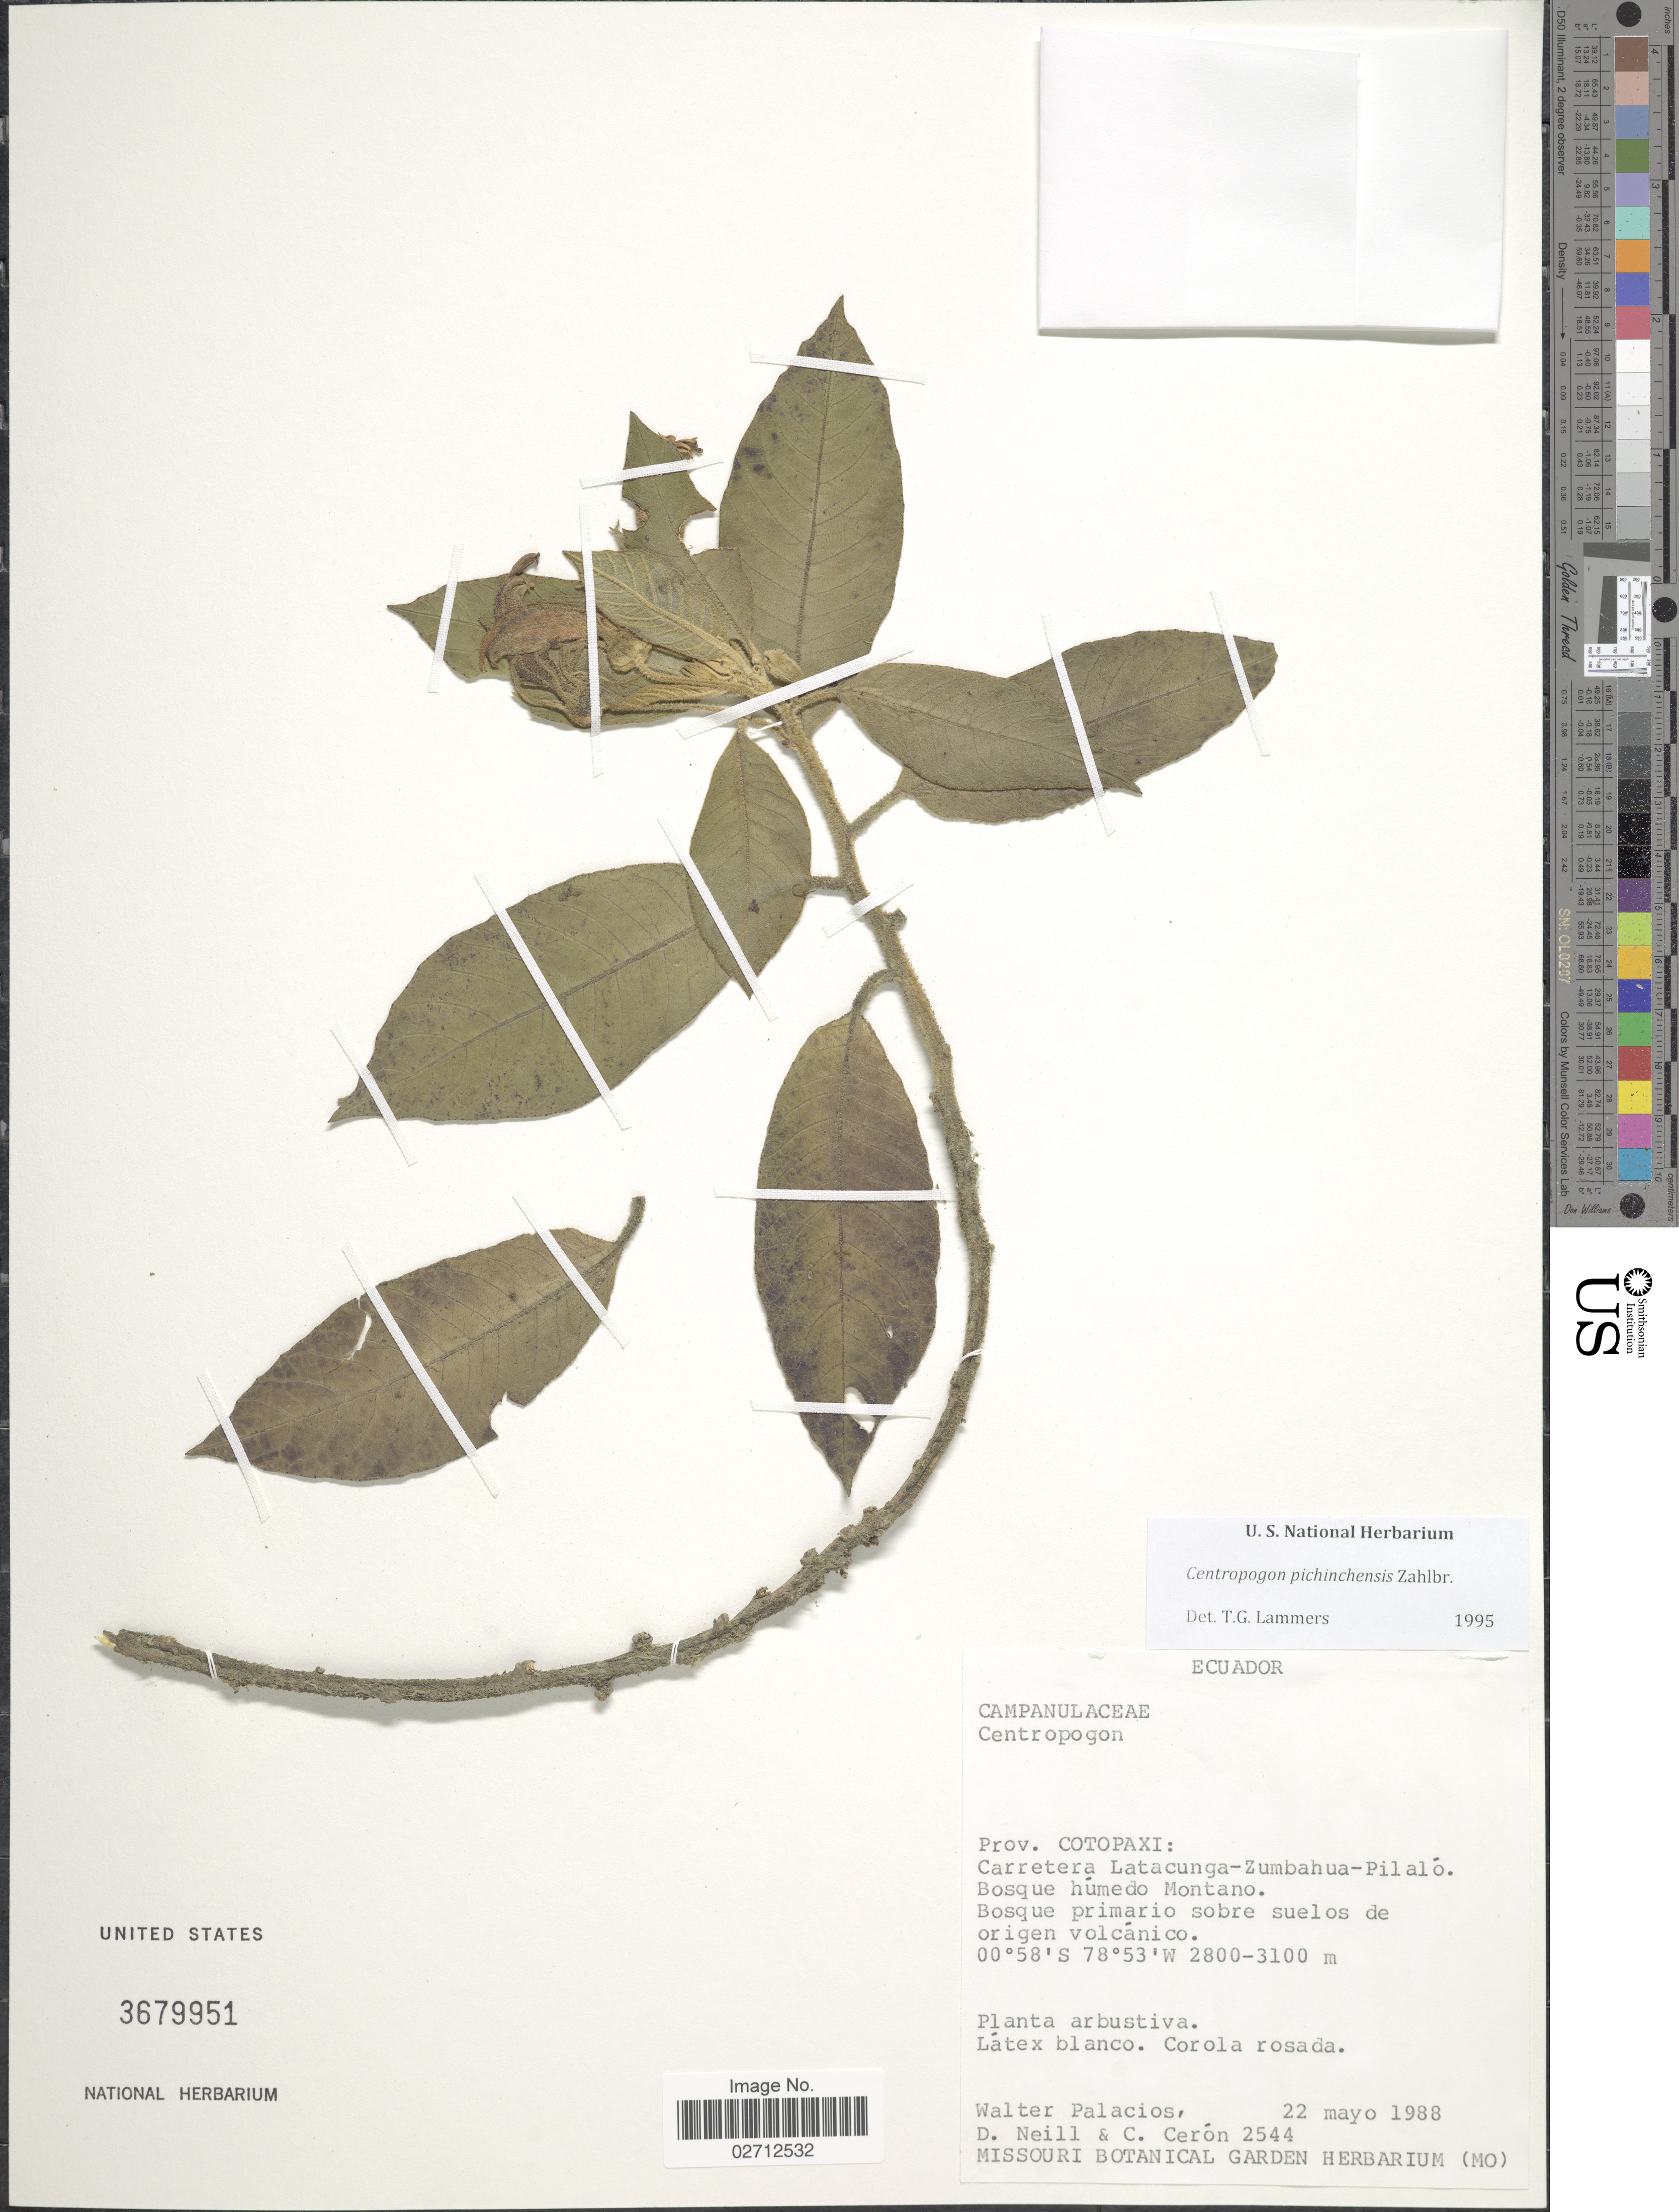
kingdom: Plantae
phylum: Tracheophyta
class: Magnoliopsida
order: Asterales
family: Campanulaceae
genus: Centropogon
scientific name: Centropogon pichinchensis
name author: Zahlbr.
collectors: W. Palacios, D. Neill & C. E. Cerón M.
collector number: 2544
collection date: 1988-05-22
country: Ecuador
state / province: Cotopaxi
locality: Carretera Latacunga-Zumbahua-Pilaló. Bosque húmedo Montano. Bosque primario sobre suelos de origen volcánico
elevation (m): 2800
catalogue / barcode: US 3679951